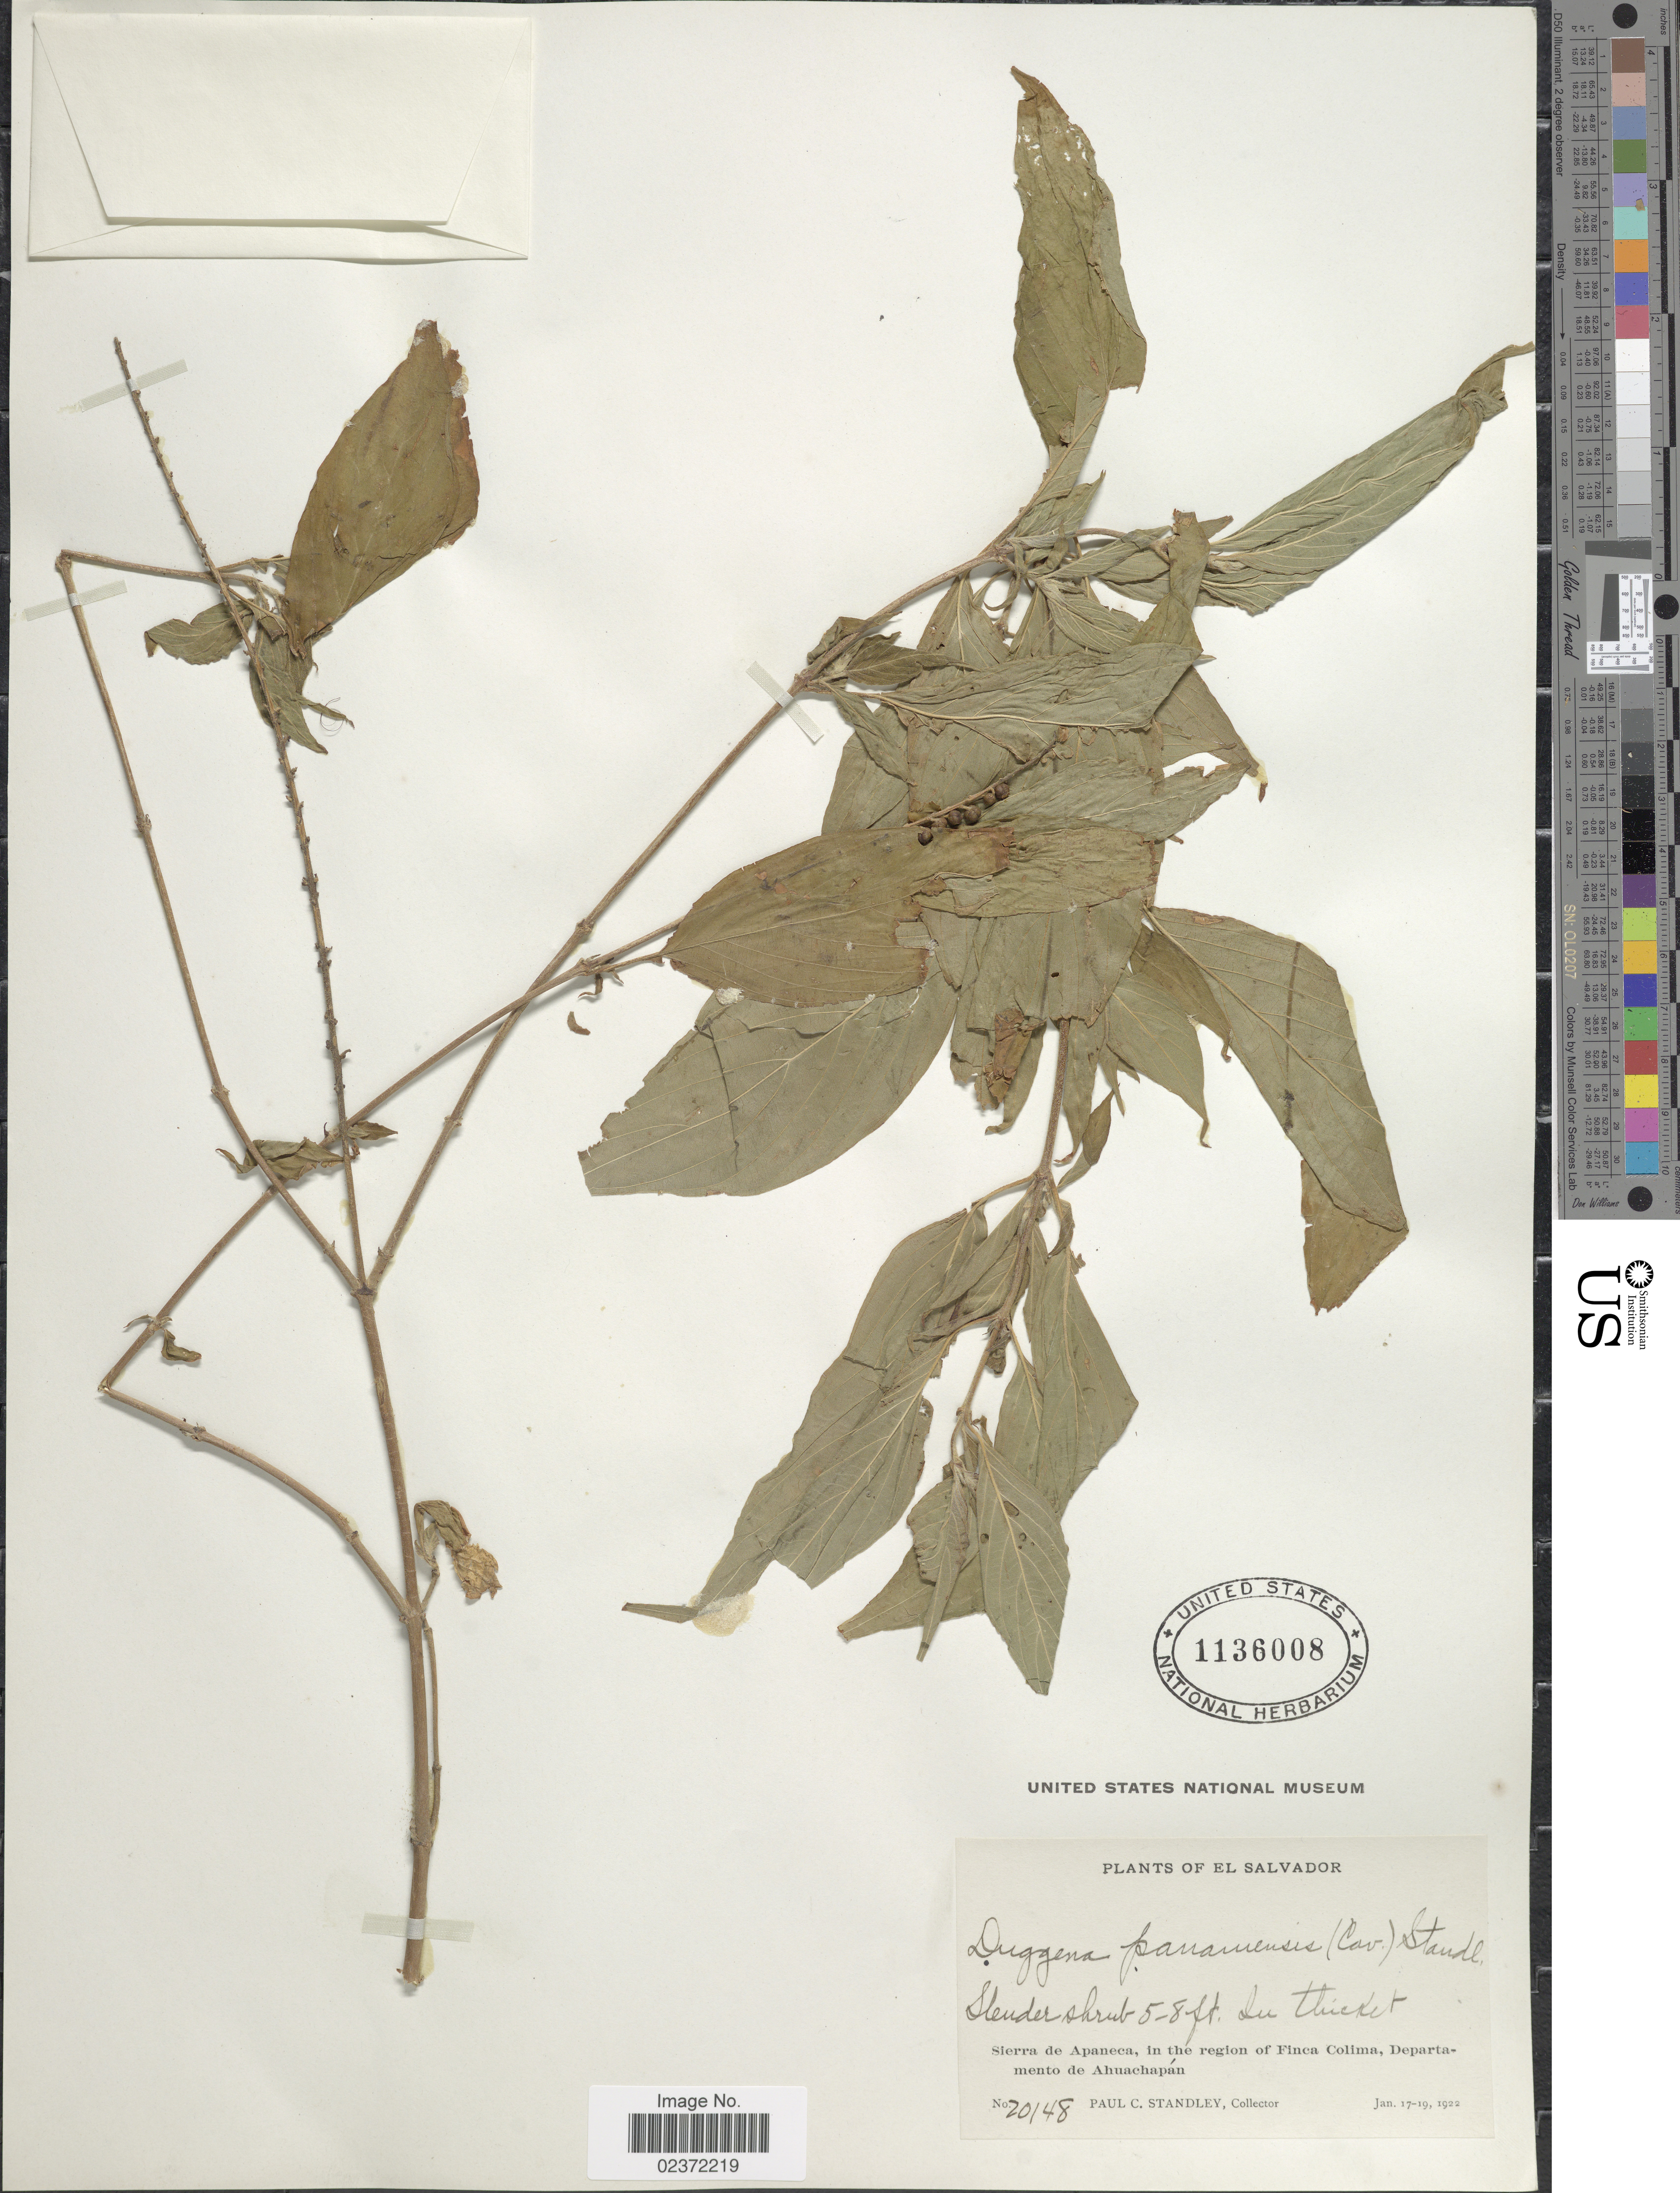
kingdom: Plantae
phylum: Tracheophyta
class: Magnoliopsida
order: Gentianales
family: Rubiaceae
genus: Gonzalagunia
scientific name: Gonzalagunia panamensis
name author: (Cav.) K. Schum.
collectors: P. C. Standley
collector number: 20148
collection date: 1922-01-17/1922-01-19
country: El Salvador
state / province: Ahuachapan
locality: Sierra de Apaneca, in the region of Finca Colima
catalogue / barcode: US 1136008